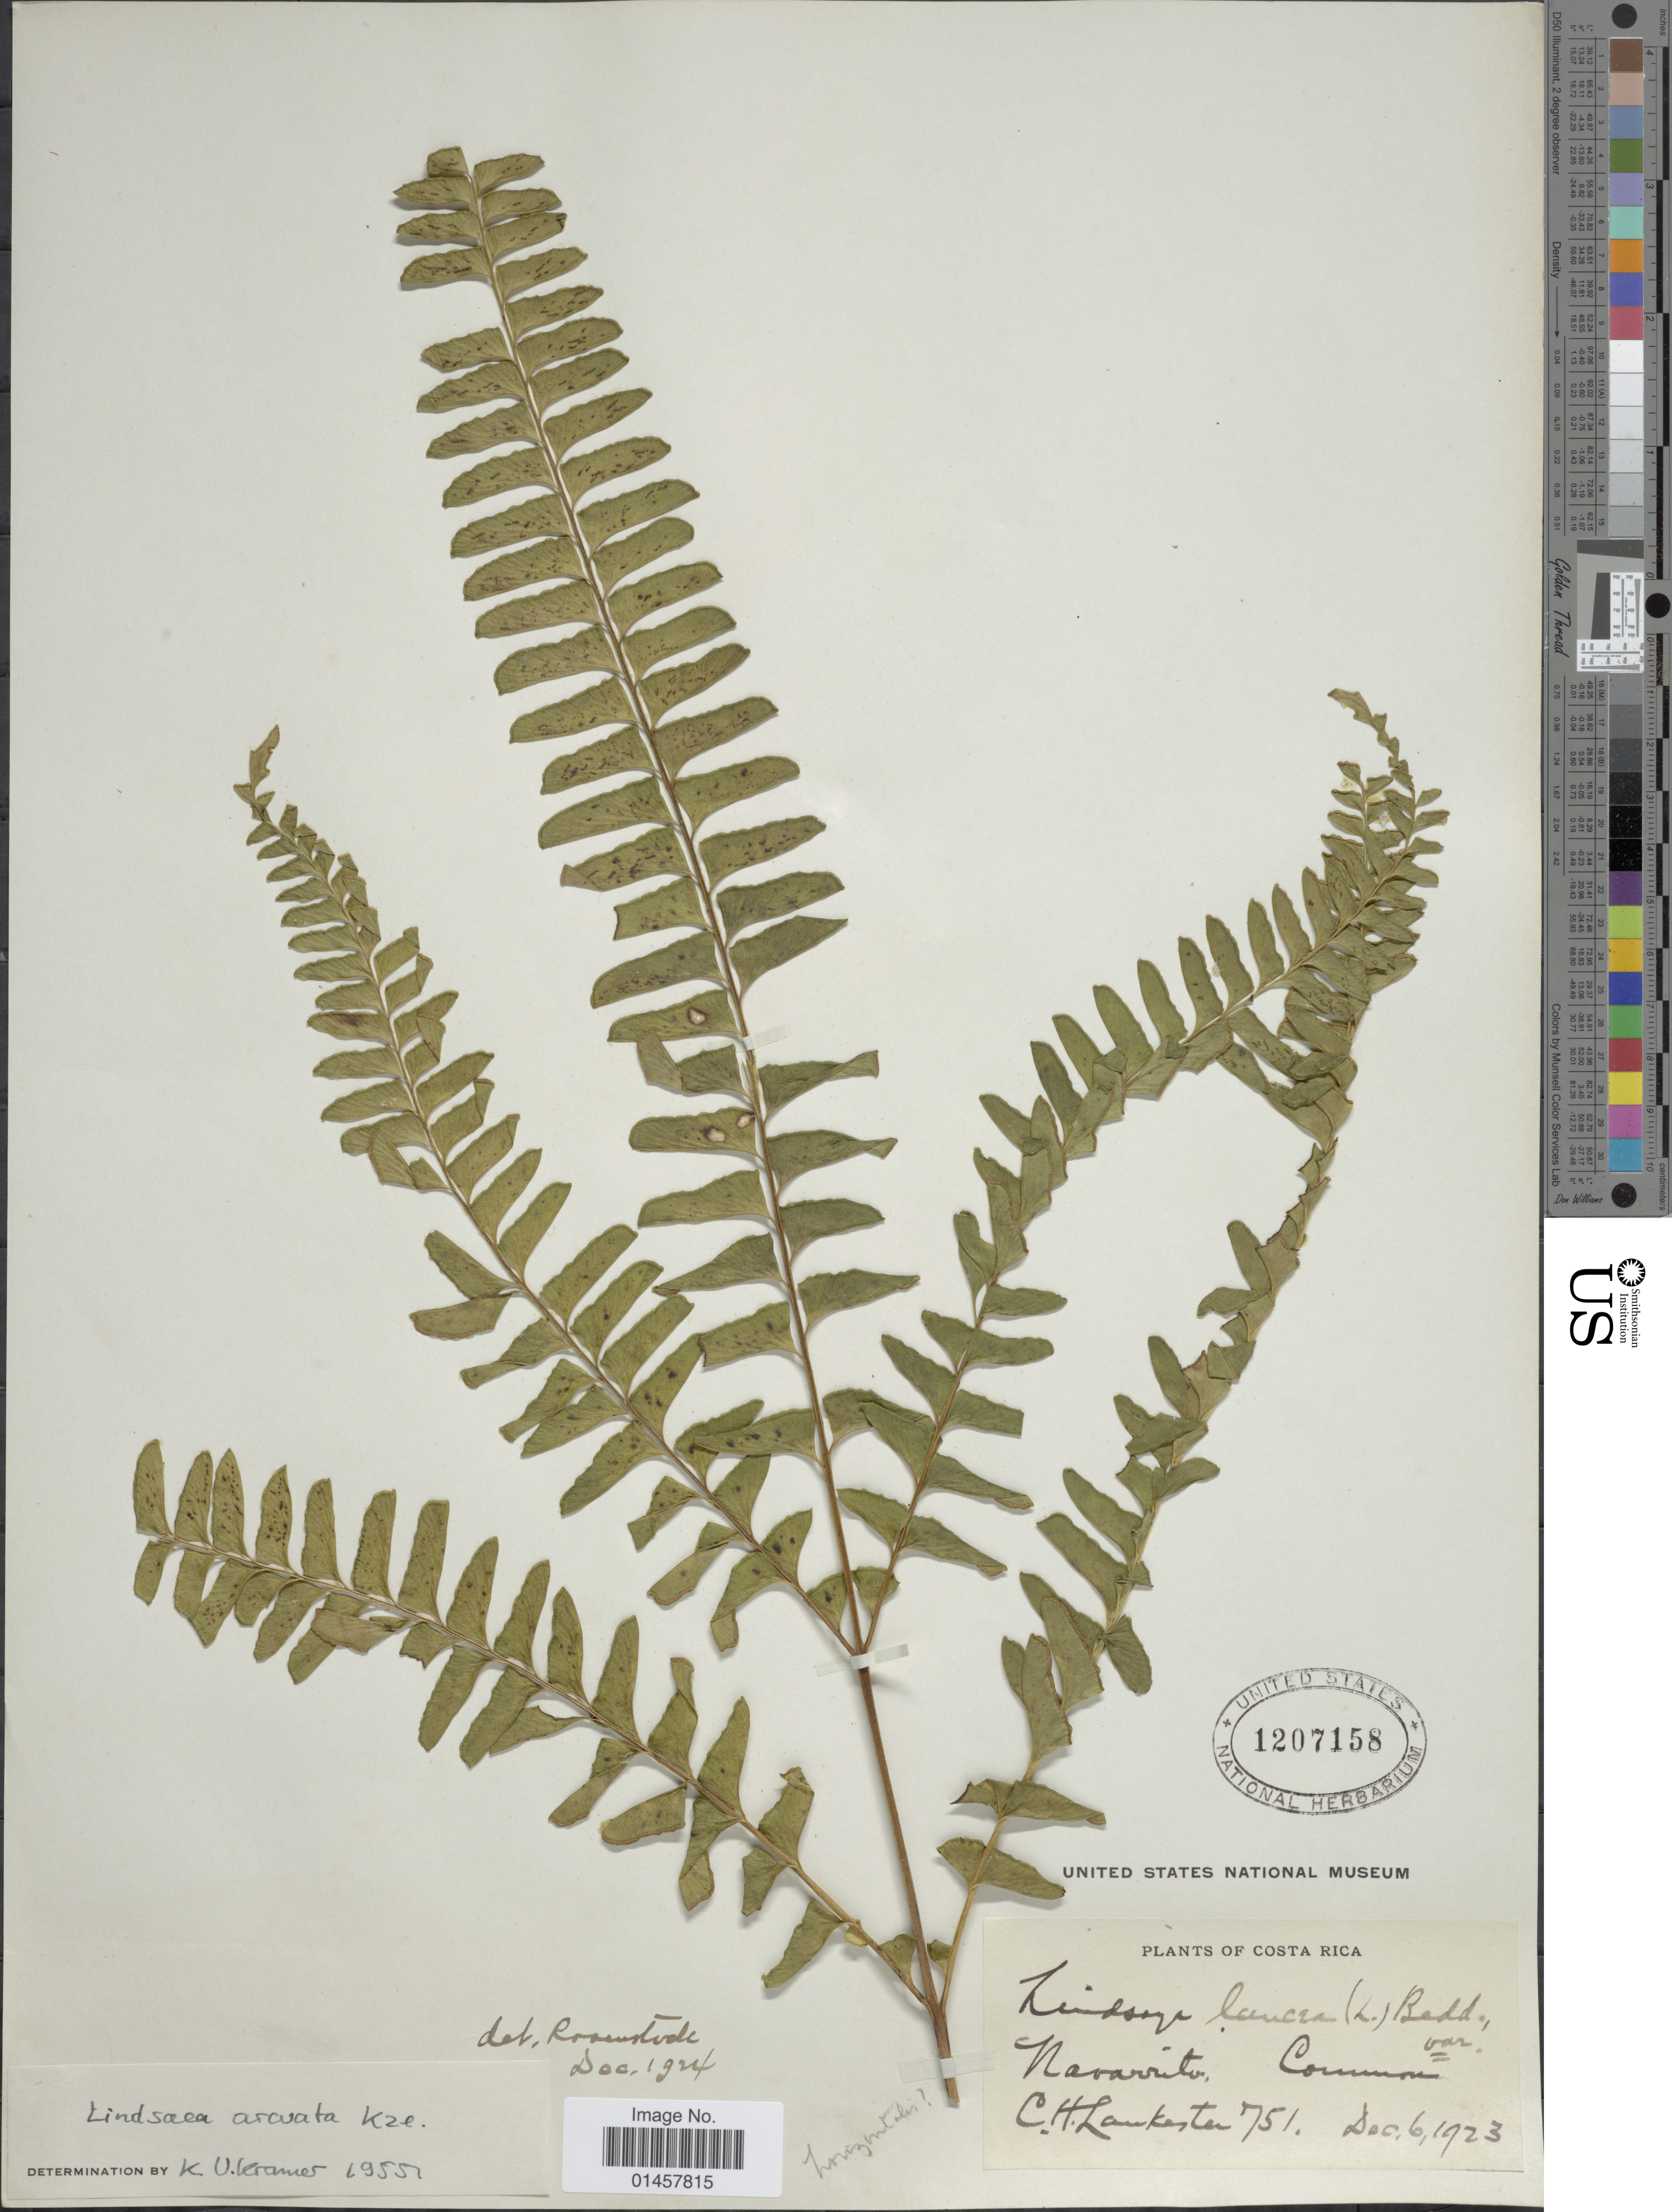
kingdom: Plantae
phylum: Tracheophyta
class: Polypodiopsida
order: Polypodiales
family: Lindsaeaceae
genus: Lindsaea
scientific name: Lindsaea arcuata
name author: Kunze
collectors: C. H. Lankester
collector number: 751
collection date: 1923-12-06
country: Costa Rica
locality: Navarrito, Costa Rica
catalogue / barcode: US 1207158